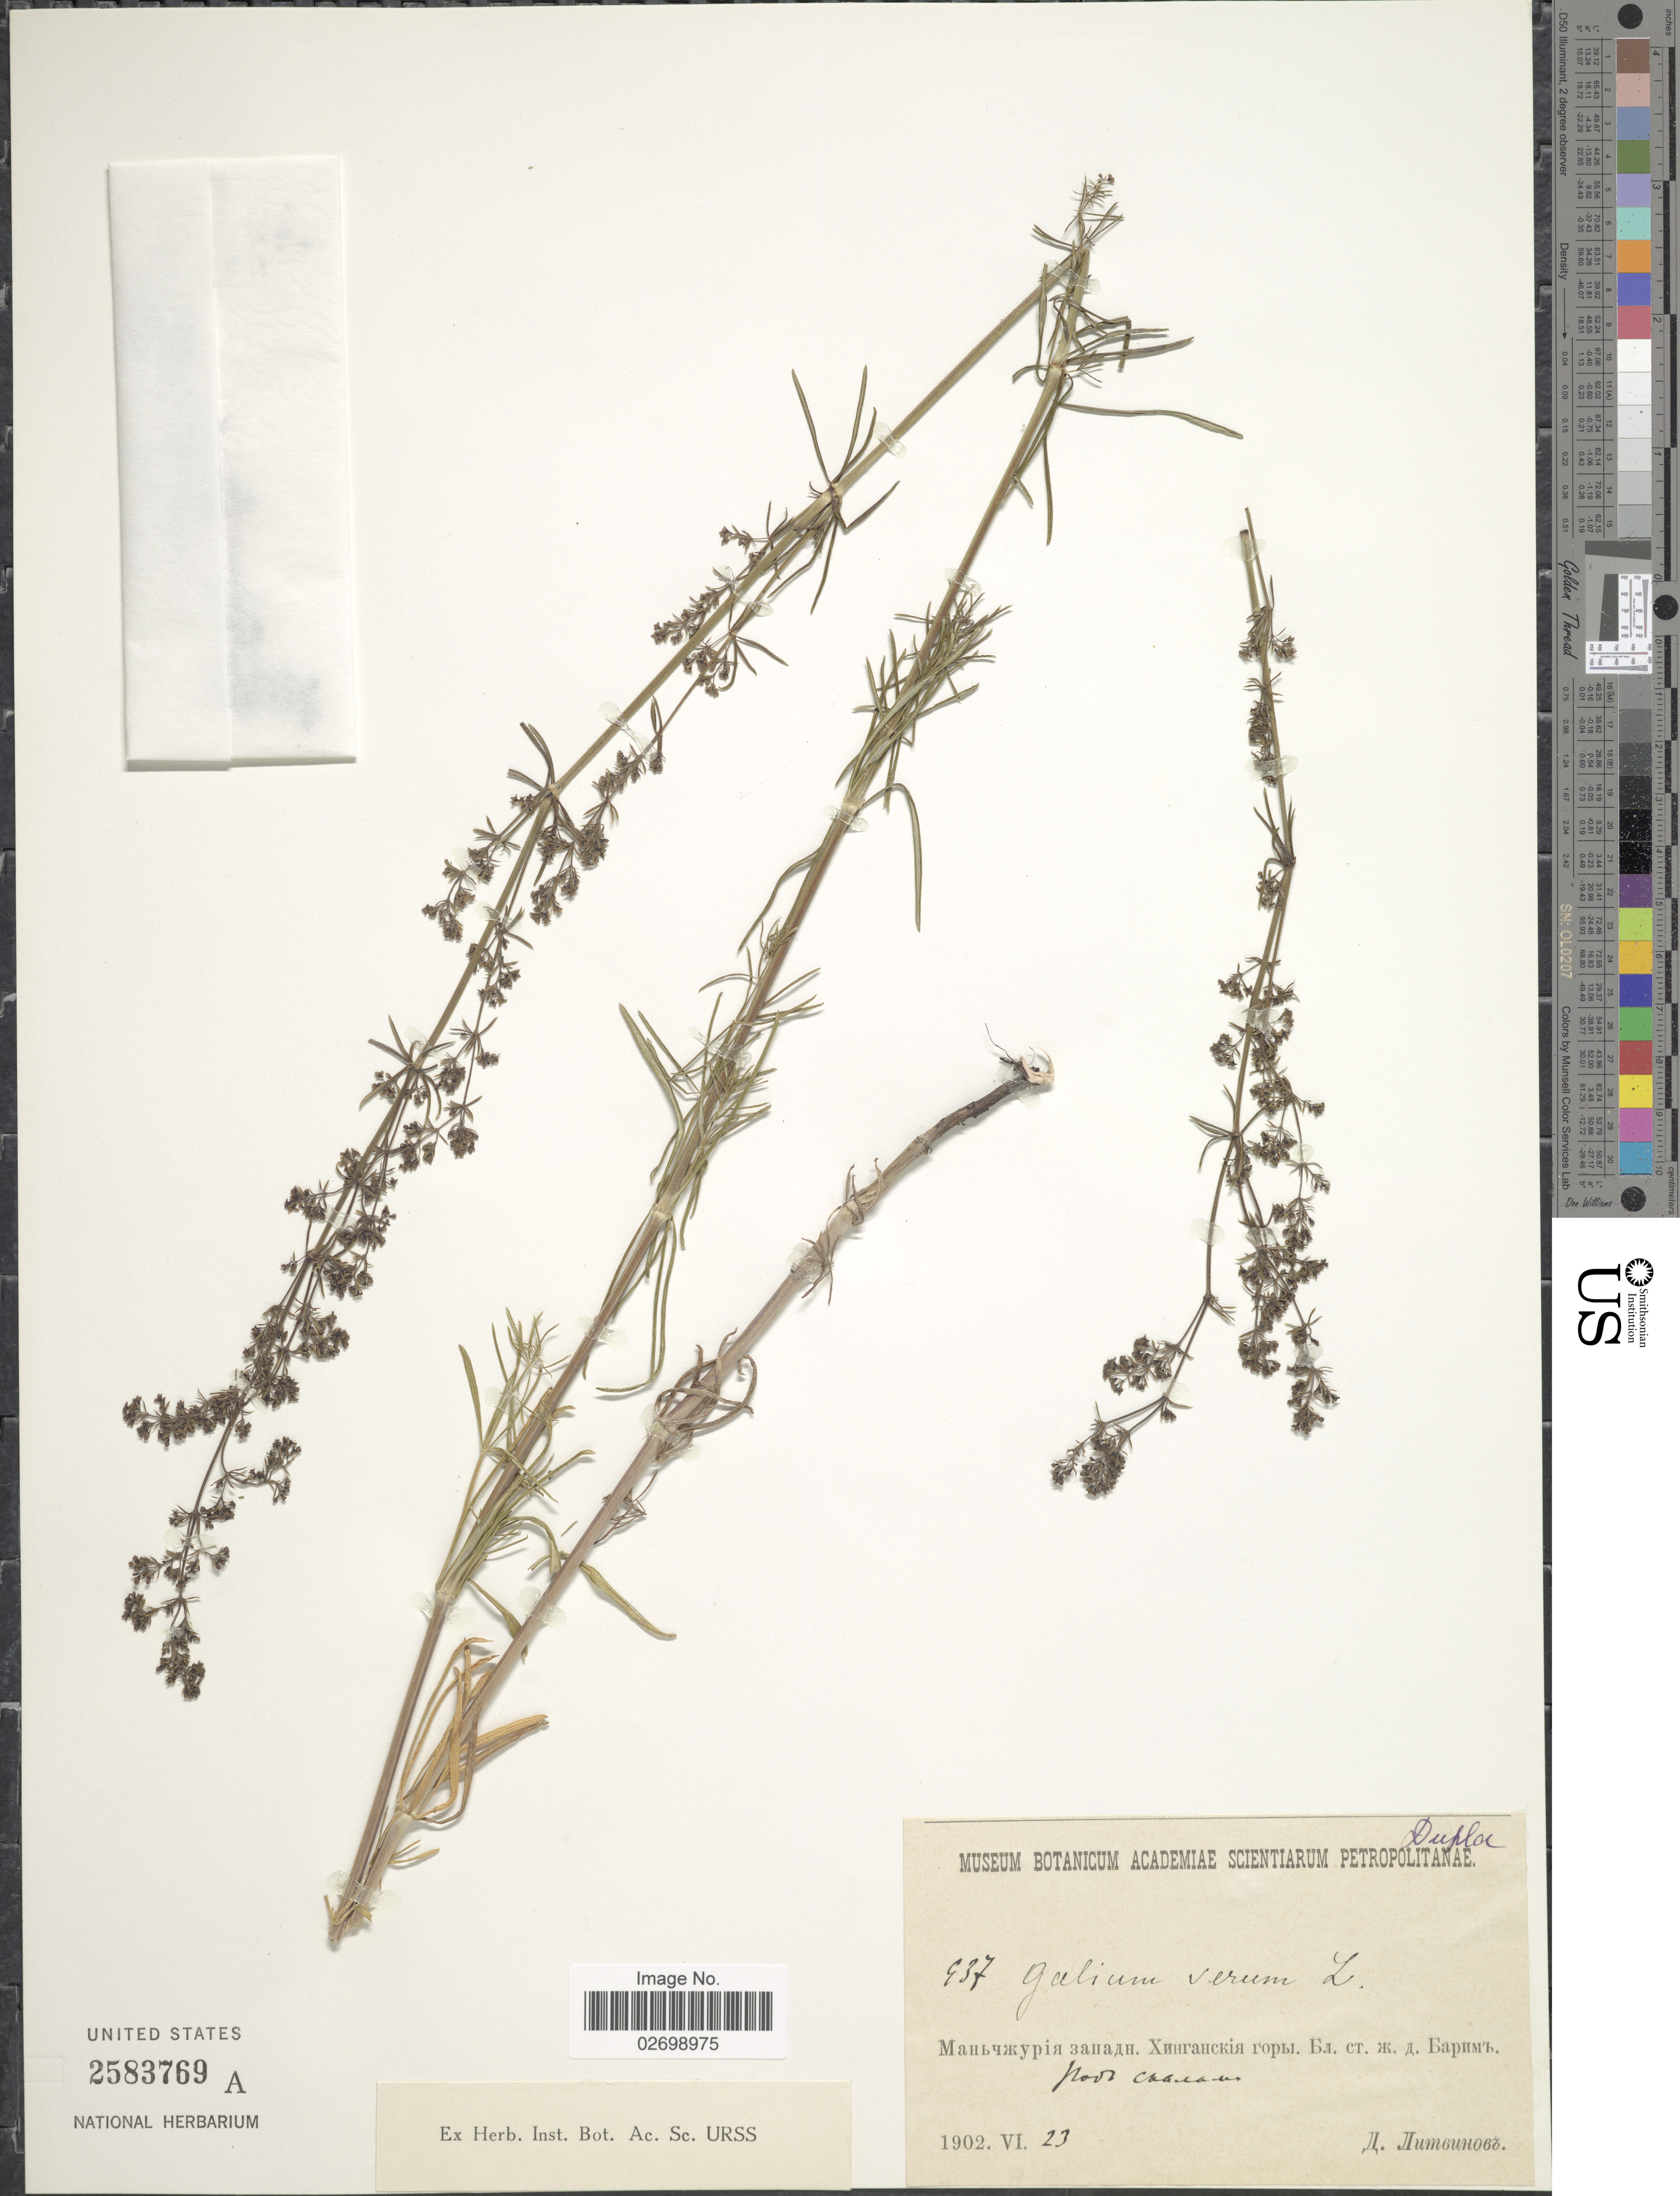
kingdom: Plantae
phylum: Tracheophyta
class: Magnoliopsida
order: Gentianales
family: Rubiaceae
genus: Galium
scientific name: Galium verum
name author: L.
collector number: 937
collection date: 1902-06-23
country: U.S.S.R.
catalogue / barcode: US 2583769A